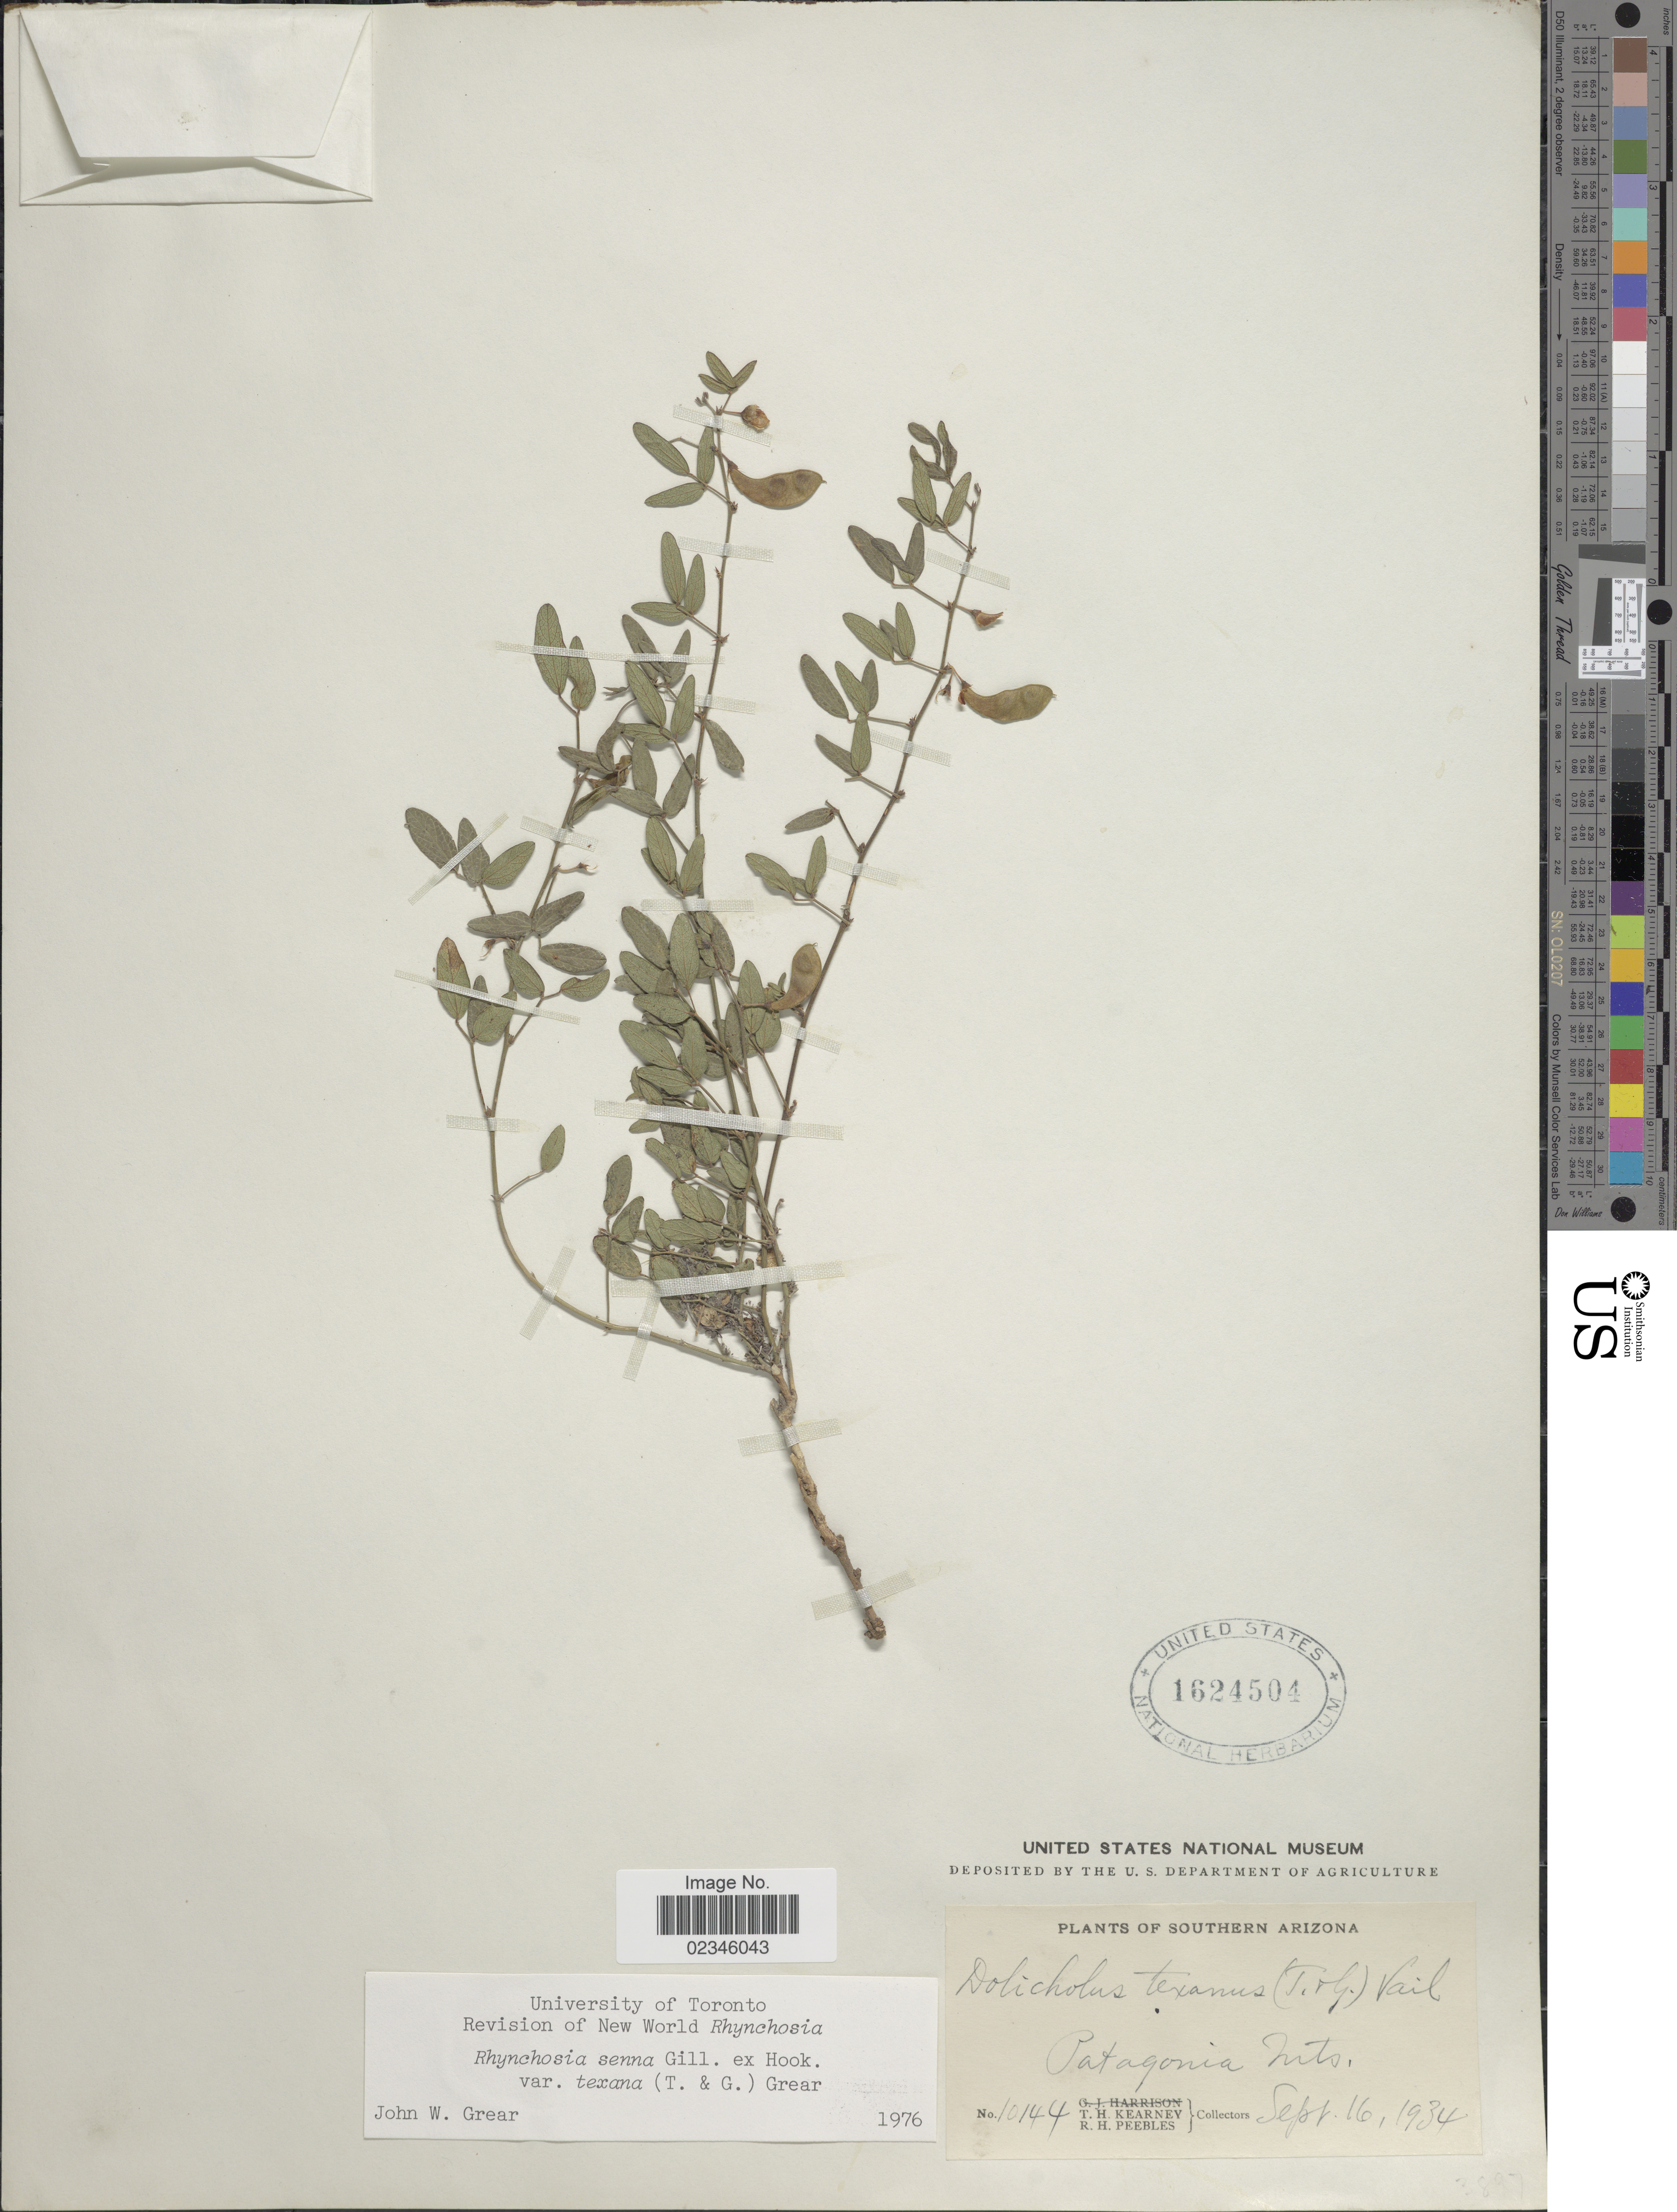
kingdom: Plantae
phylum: Tracheophyta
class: Magnoliopsida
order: Fabales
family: Fabaceae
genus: Rhynchosia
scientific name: Rhynchosia senna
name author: Gillies ex Hook.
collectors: T. H. Kearney & R. H. Peebles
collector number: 10144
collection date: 1934-09-16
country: United States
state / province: Arizona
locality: Southern Arizona, Patagonia Mts.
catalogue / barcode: US 1624504